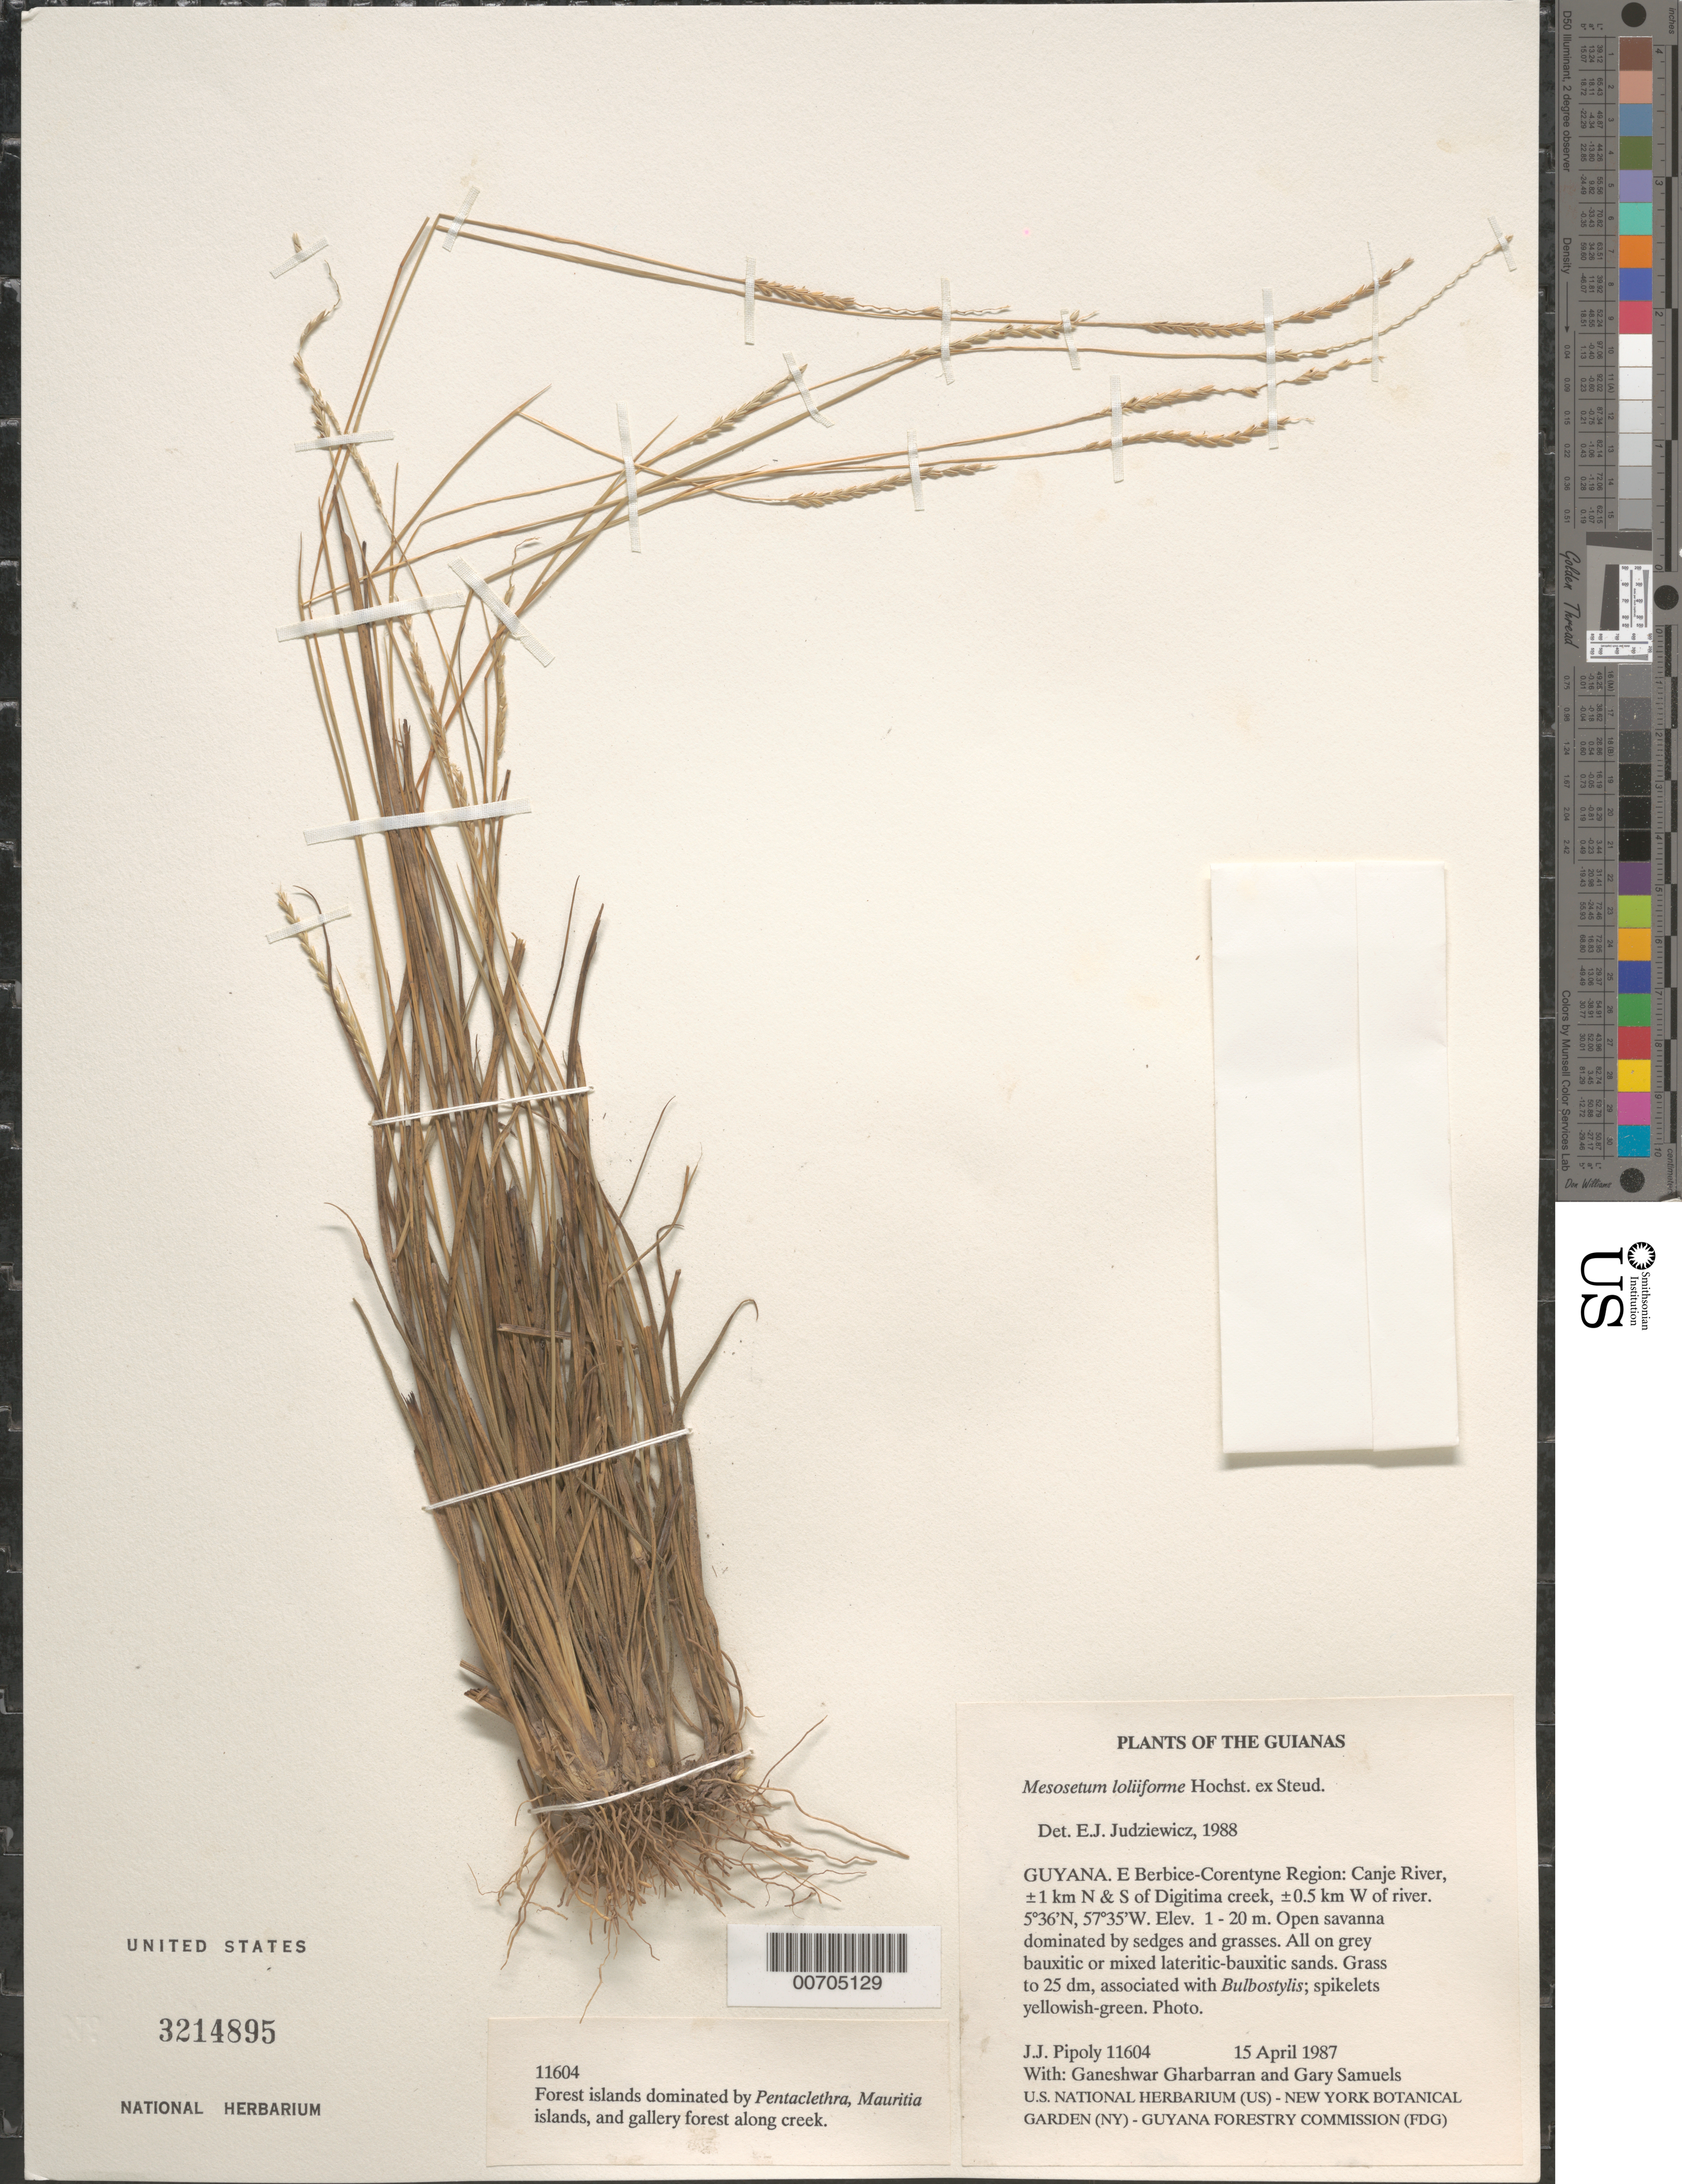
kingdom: Plantae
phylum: Tracheophyta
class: Liliopsida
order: Poales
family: Poaceae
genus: Mesosetum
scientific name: Mesosetum loliiforme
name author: (Hochst. ex Steud.) Chase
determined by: Judziewicz, E. J.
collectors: J. J. Pipoly, G. Gharbarran & G. Samuels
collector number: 11604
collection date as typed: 15 April 1987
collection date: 1987-04-15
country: Guyana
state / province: E. Berbice-Corentyne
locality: Canje River, ±1 km N & S of Digitima creek, ±0.5 km W of river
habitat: Open savanna dominated by sedges and grasses. All on grey bauxitic or mixed lateritic-bauxitic sands. Forest islands dominated by Pentaclethra, Mauritia islands, and gallery forest along creek.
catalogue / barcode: US 3214895